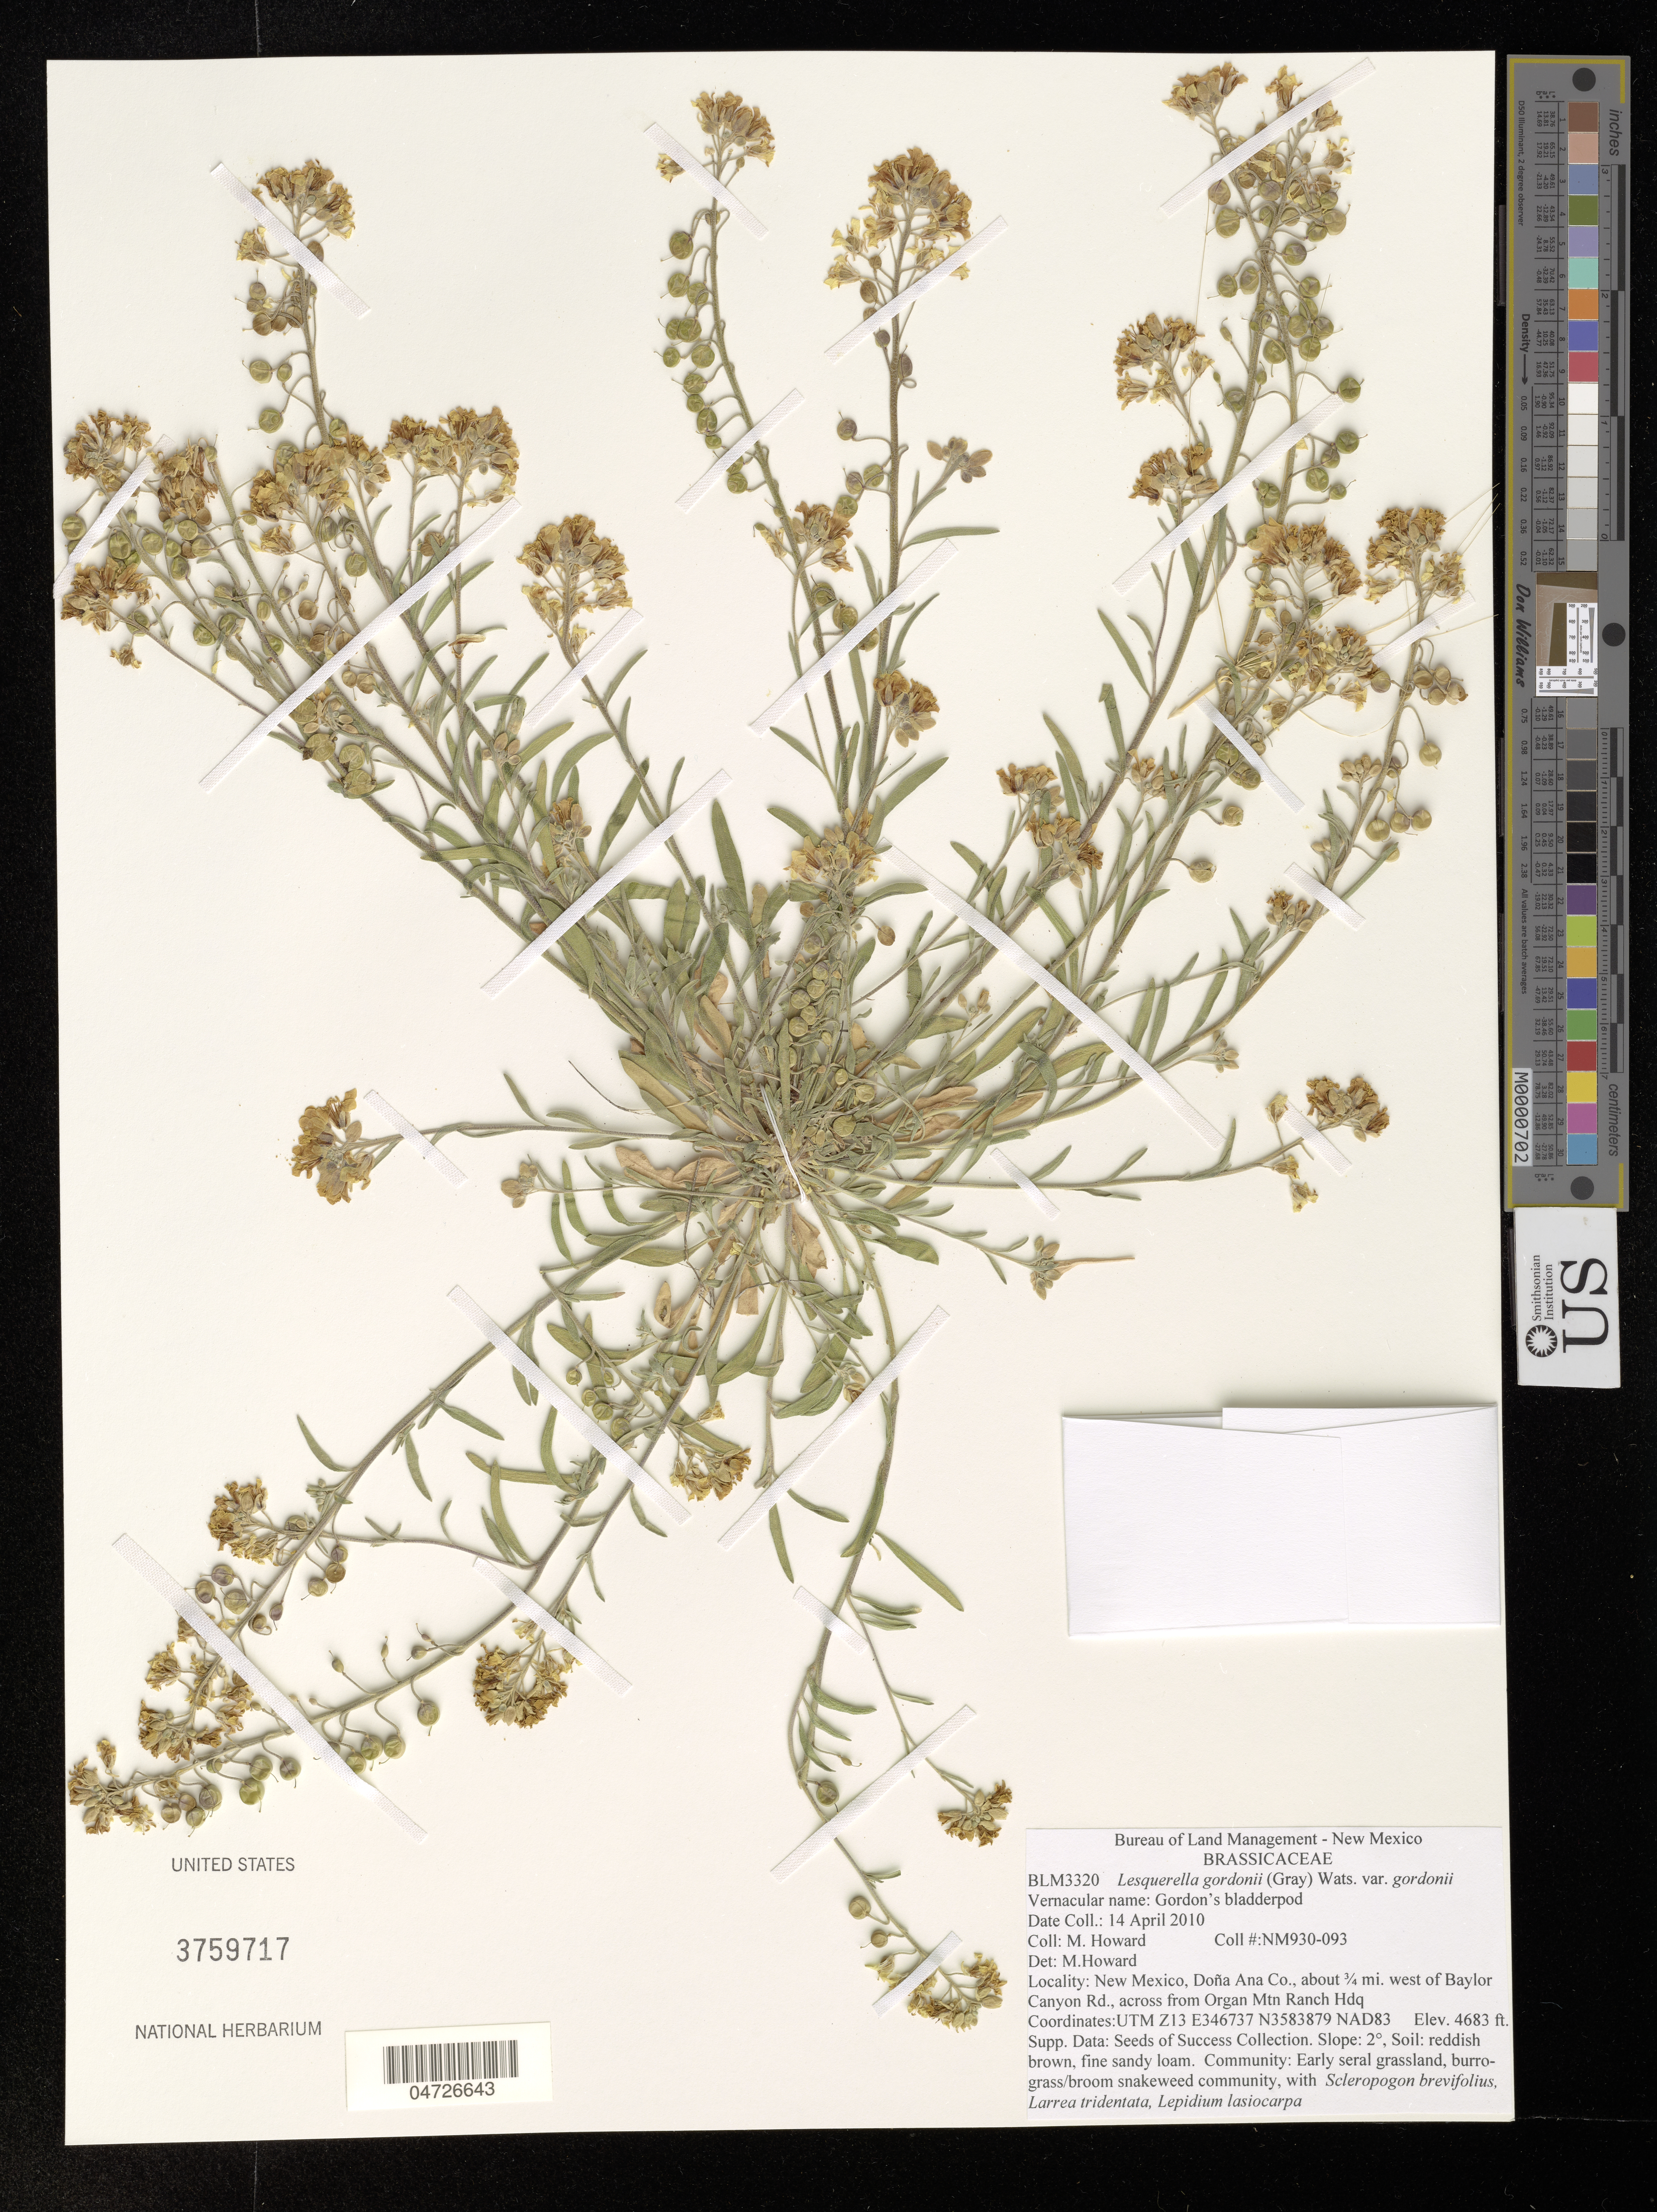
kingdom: Plantae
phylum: Tracheophyta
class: Magnoliopsida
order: Brassicales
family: Brassicaceae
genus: Lesquerella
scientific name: Lesquerella gordonii var. gordonii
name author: (A. Gray) S. Watson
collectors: M. Howard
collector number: NM930-093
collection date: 2010-04-14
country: United States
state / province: New Mexico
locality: Doña Ana Co., about 3/4 mi. west of Baylor Canyon Rd., across from Organ Mtn Ranch Hdq.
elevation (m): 1427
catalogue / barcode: US 3759717